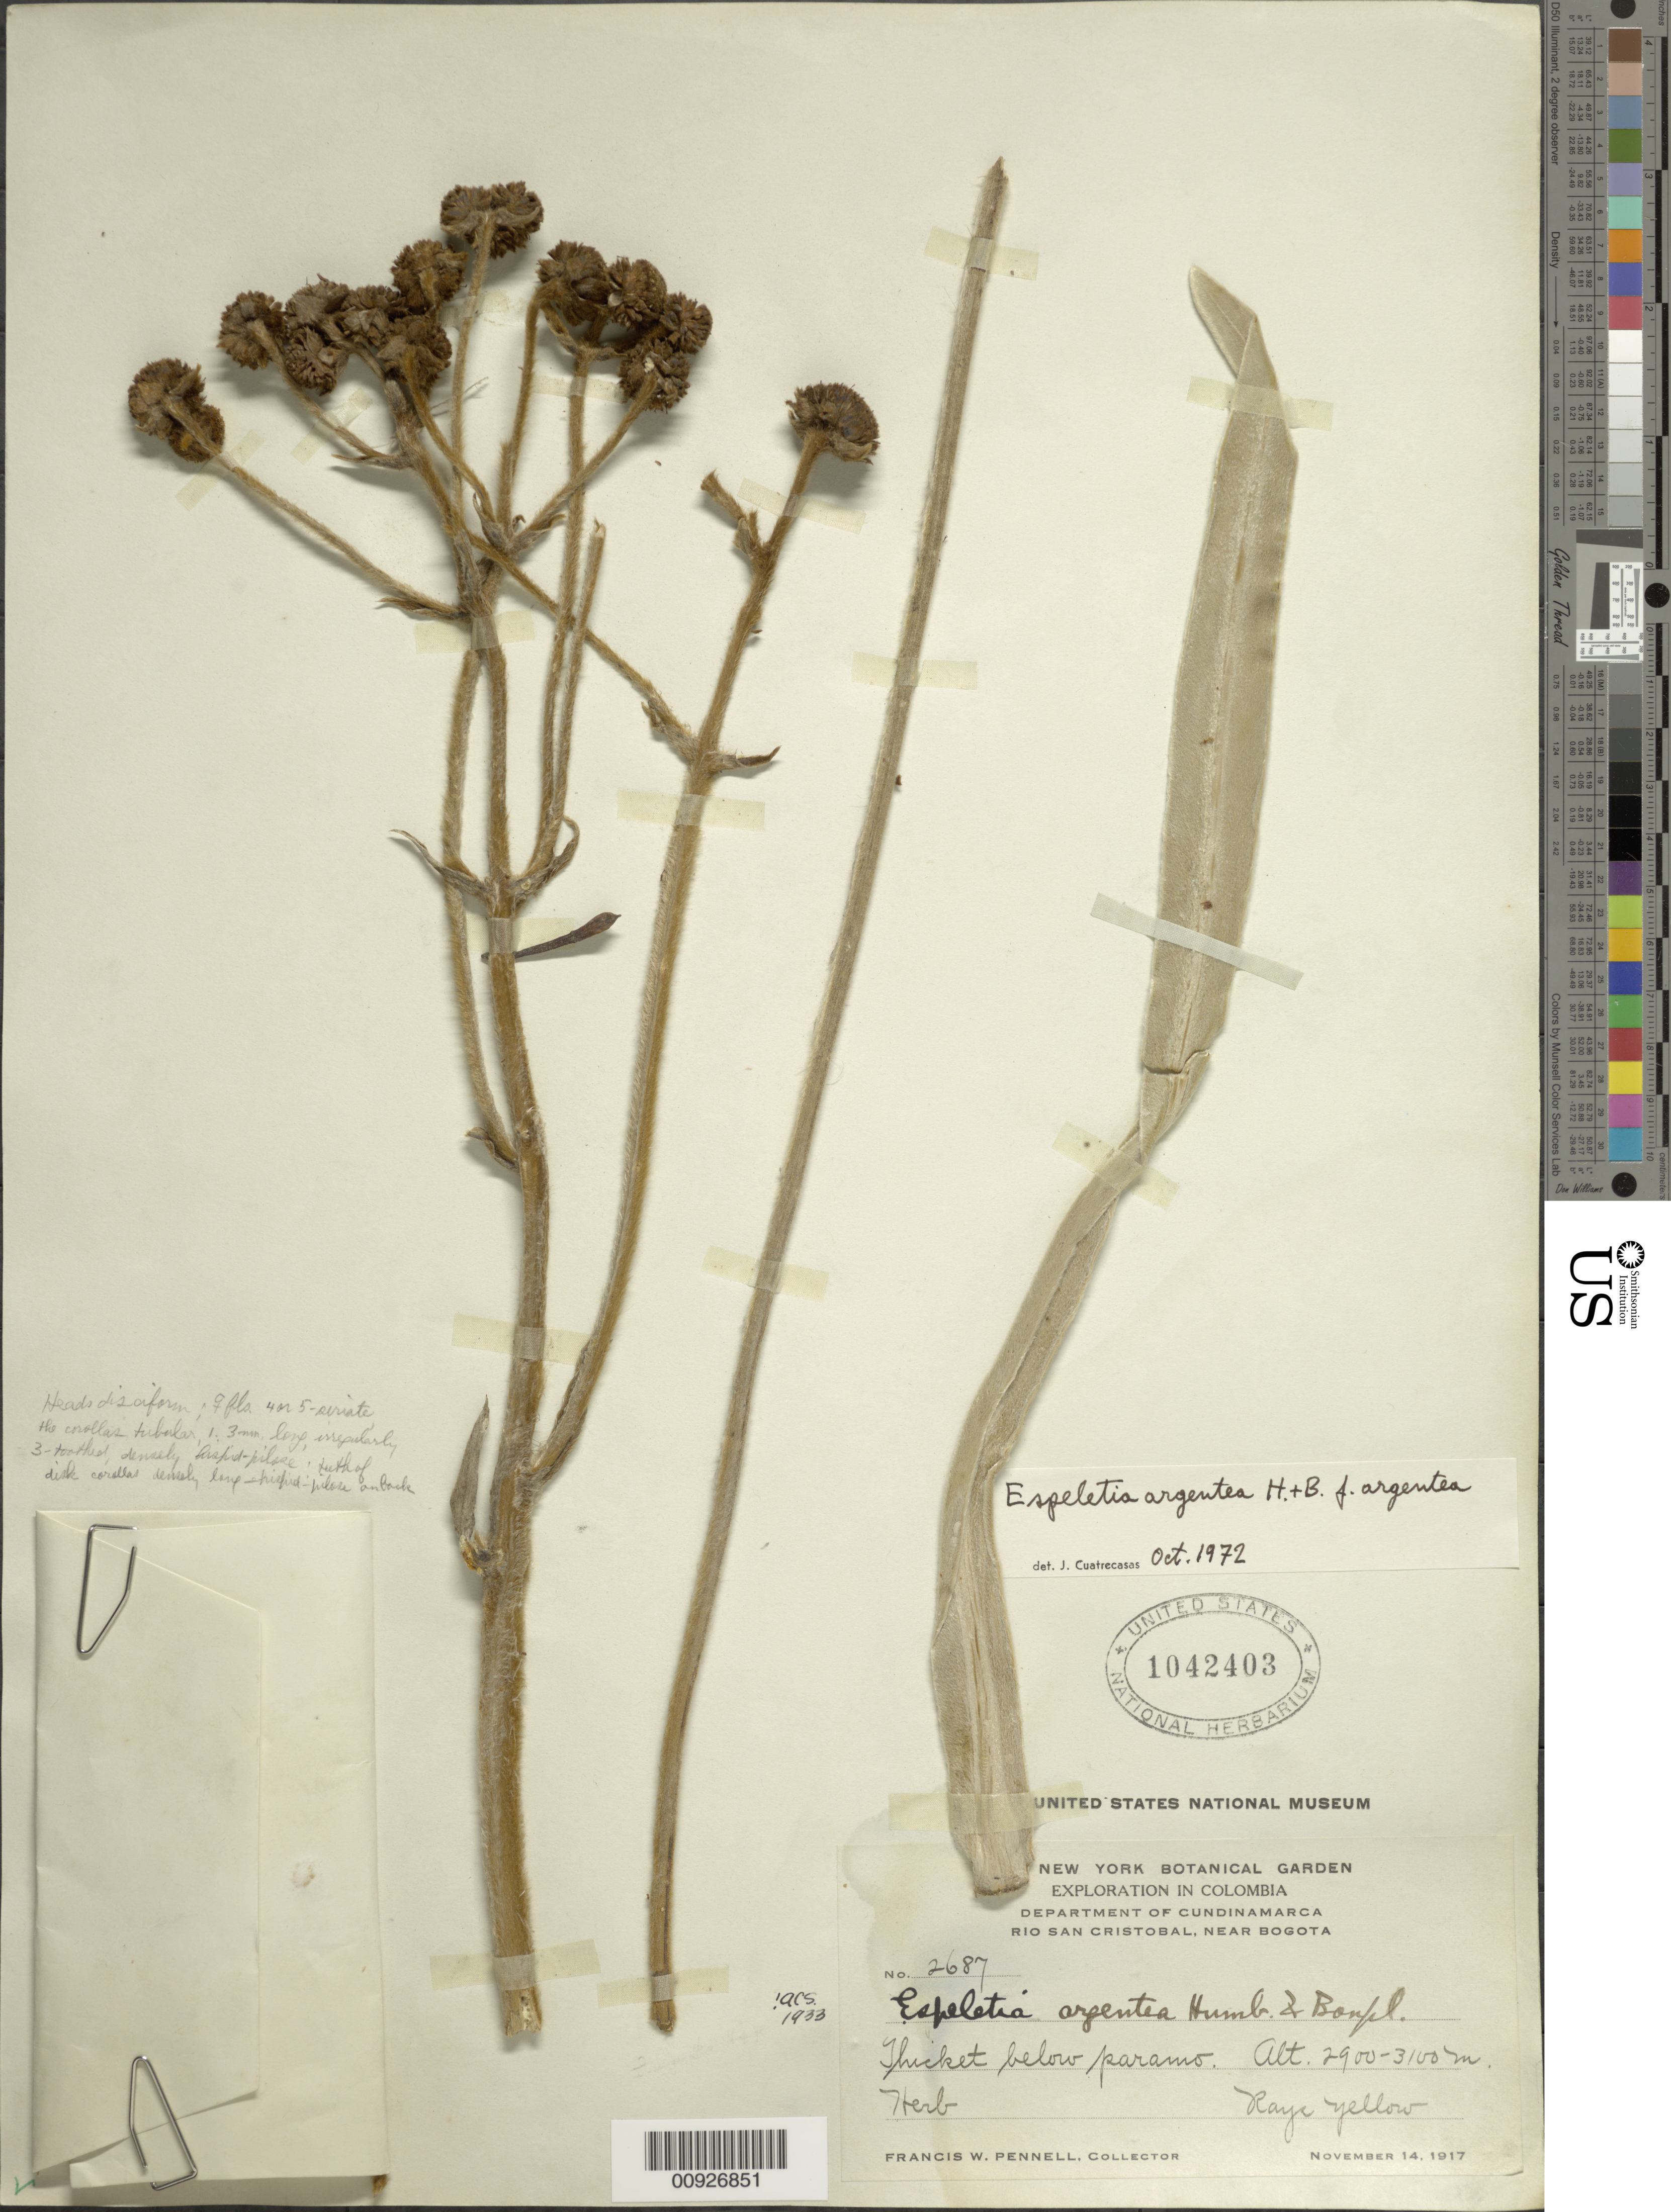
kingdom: Plantae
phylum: Tracheophyta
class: Magnoliopsida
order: Asterales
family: Asteraceae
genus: Espeletia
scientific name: Espeletia argentea f. argentea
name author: Humb. & Bonpl.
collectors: F. W. Pennell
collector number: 2687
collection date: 1917-11-14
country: Colombia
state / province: Cundinamarca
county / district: Zipaquirá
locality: Río San Cristobal, near Bogotá.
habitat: Thicket below paramo.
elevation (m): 2900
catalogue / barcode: US 1042403